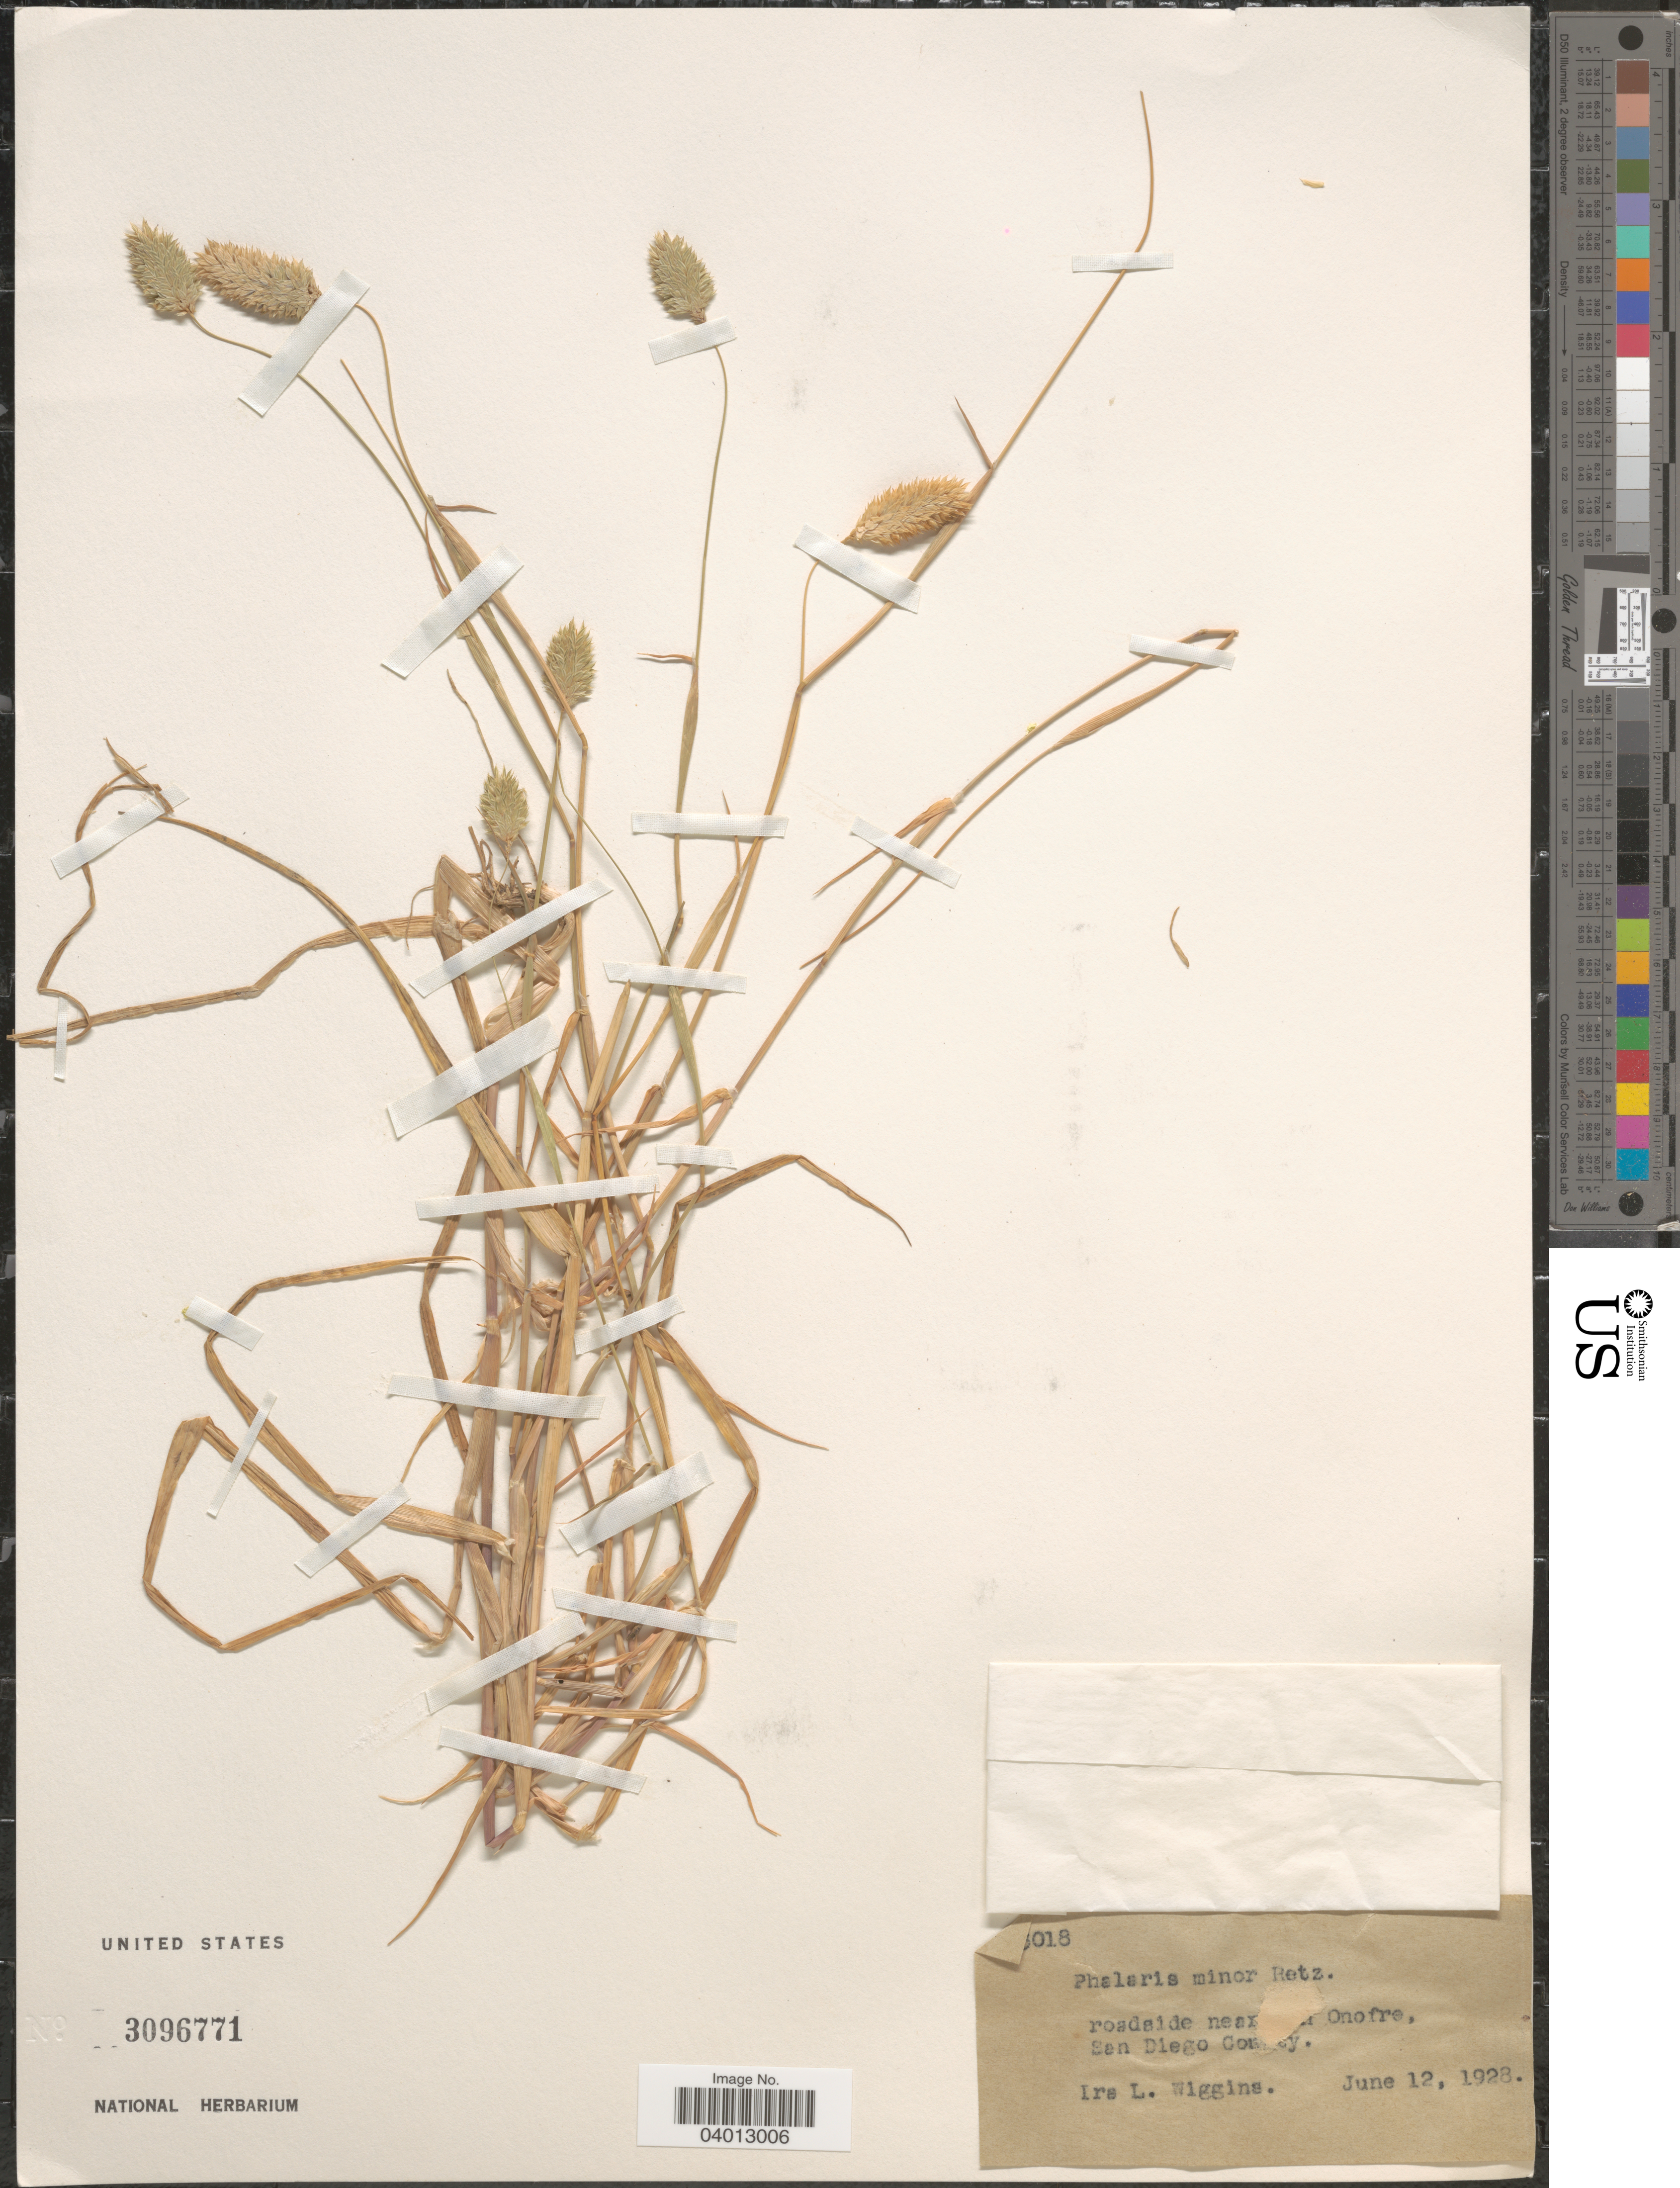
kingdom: Plantae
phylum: Tracheophyta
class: Liliopsida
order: Poales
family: Poaceae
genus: Phalaris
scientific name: Phalaris minor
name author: Retz.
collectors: I. L. Wiggins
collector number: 5018*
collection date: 1928-06-12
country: United States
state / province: California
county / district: San Diego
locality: Roadside near [illegible text] Onofre, San Diego County.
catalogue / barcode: US 3096771